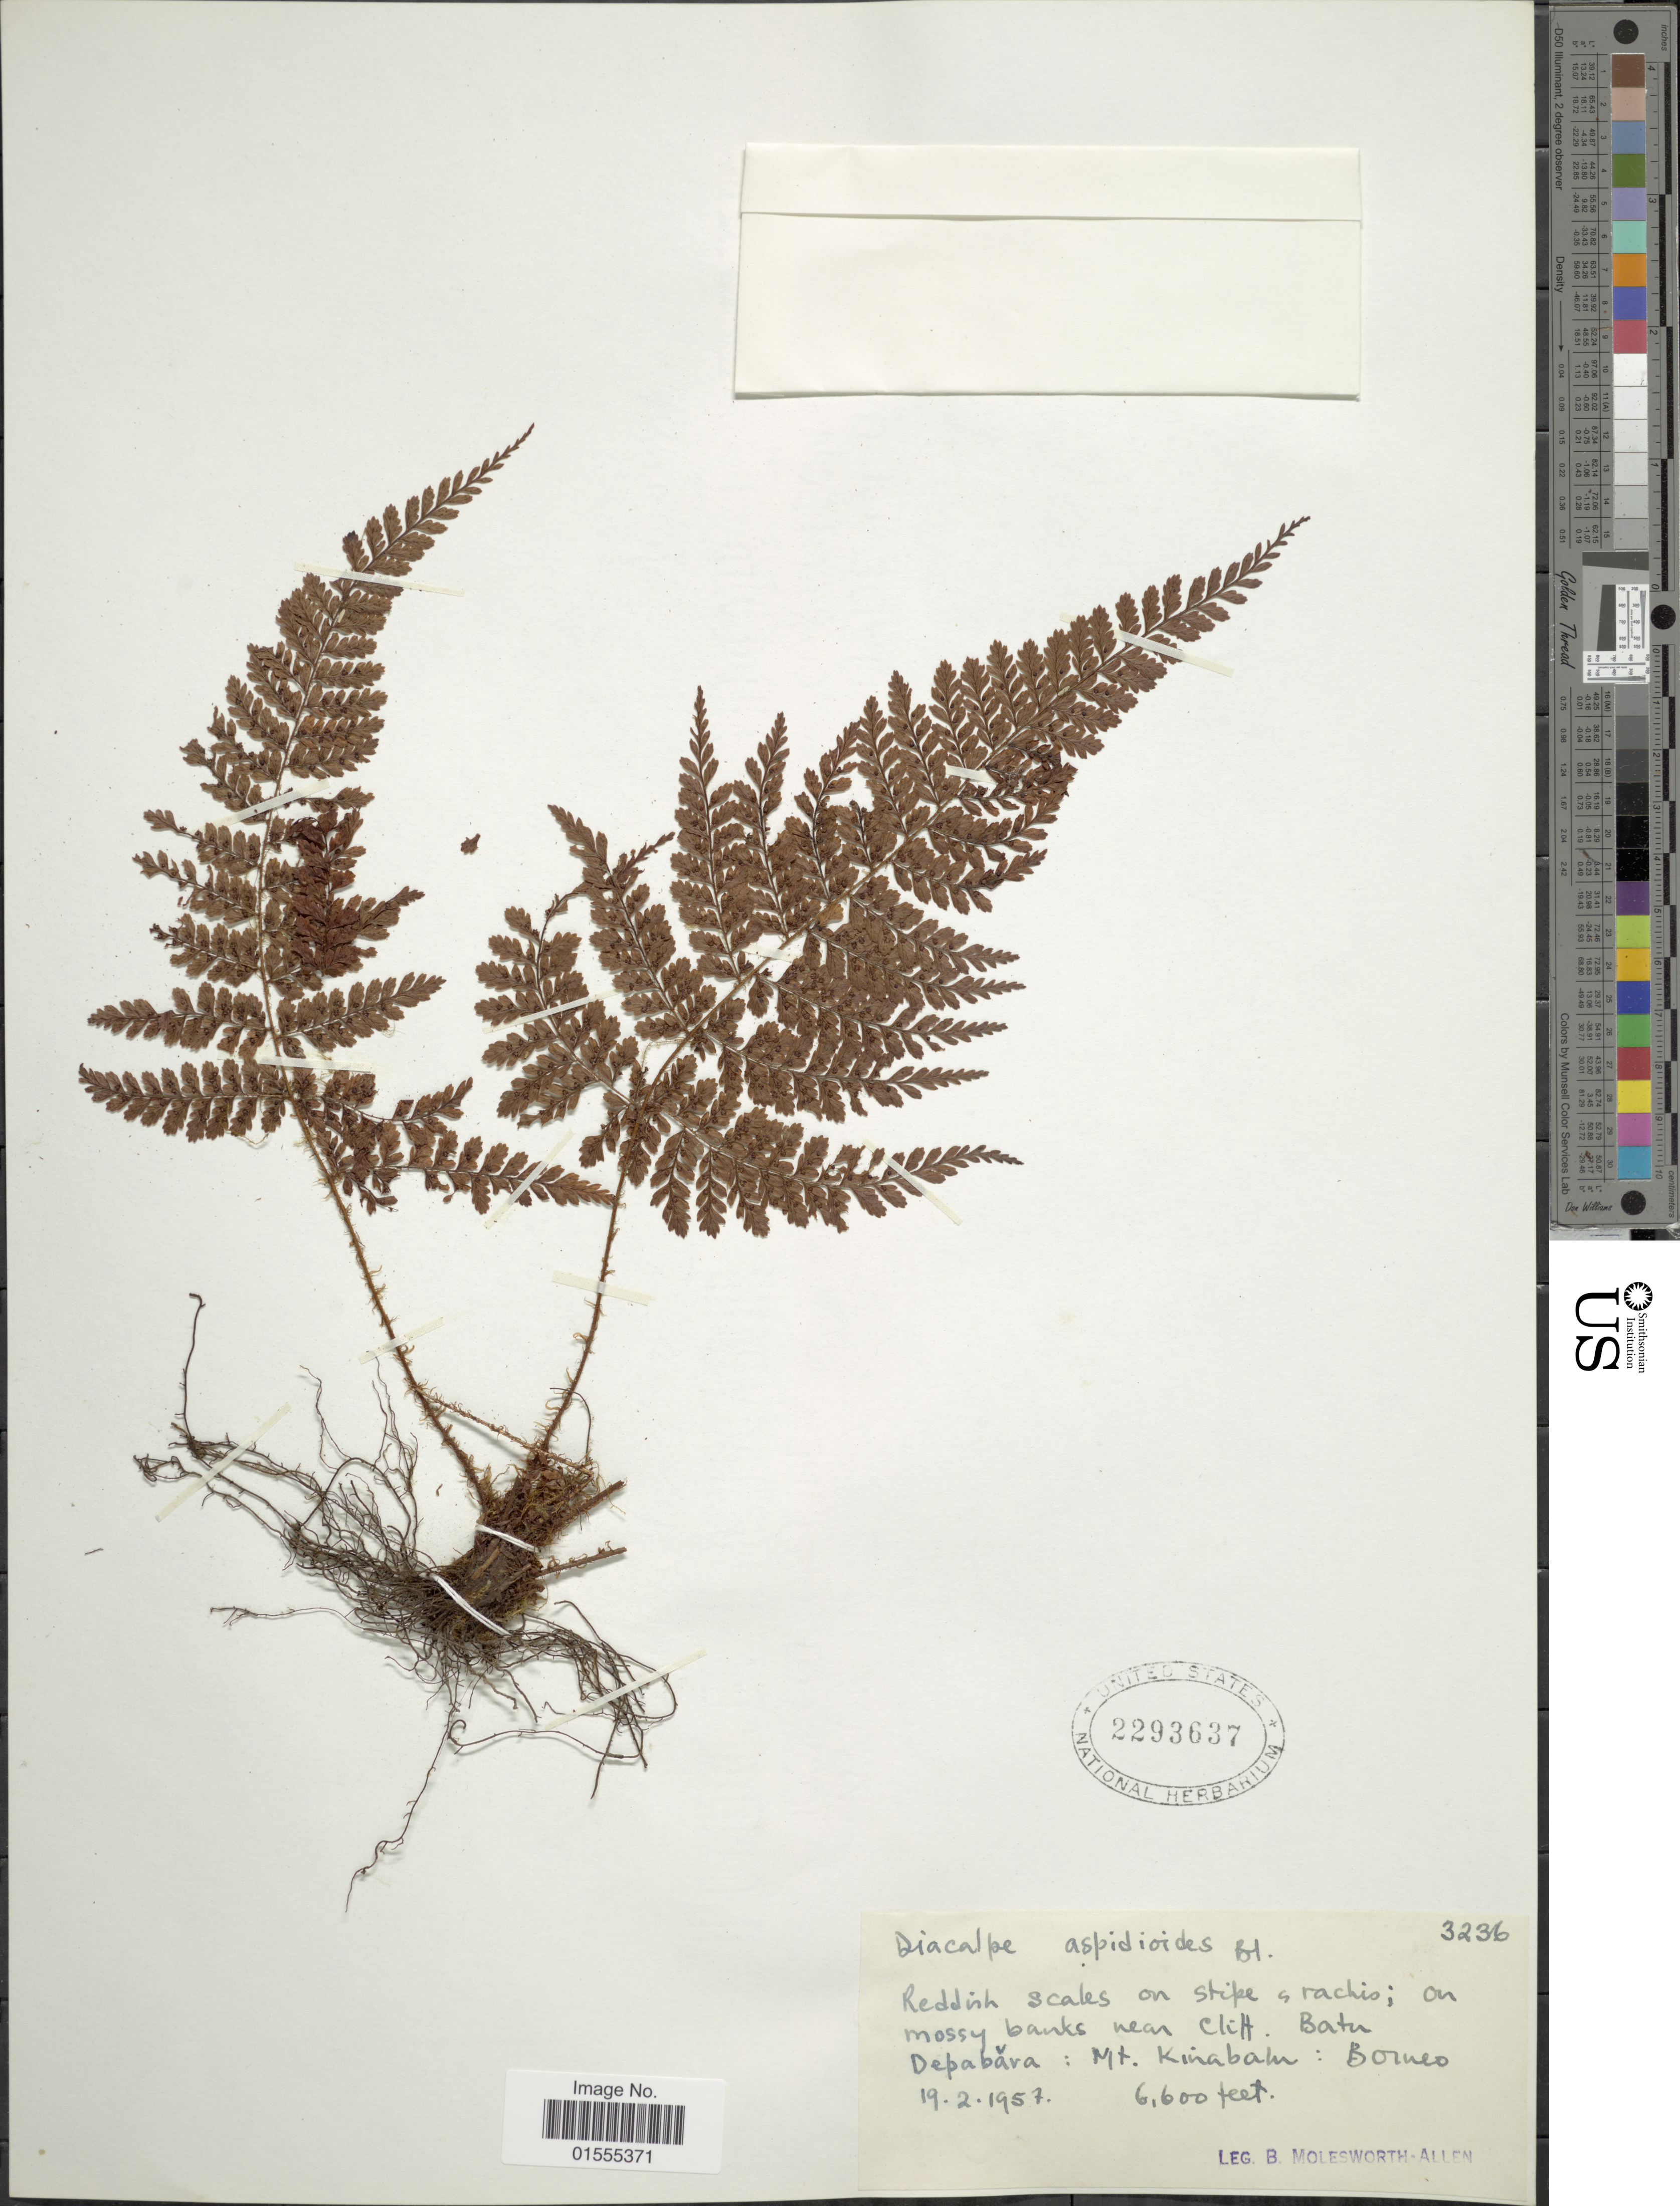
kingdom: Plantae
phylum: Tracheophyta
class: Polypodiopsida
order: Polypodiales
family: Dryopteridaceae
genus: Dryopteris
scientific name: Dryopteris pseudocaenopteris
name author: (Kunze) Li Bing Zhang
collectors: B. E. G. Molesworth-Allen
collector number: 3236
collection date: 1957-12-19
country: Malaysia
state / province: Sabah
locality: Depabâra: mt Kinabalu: Borneo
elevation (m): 2012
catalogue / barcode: US 2293637